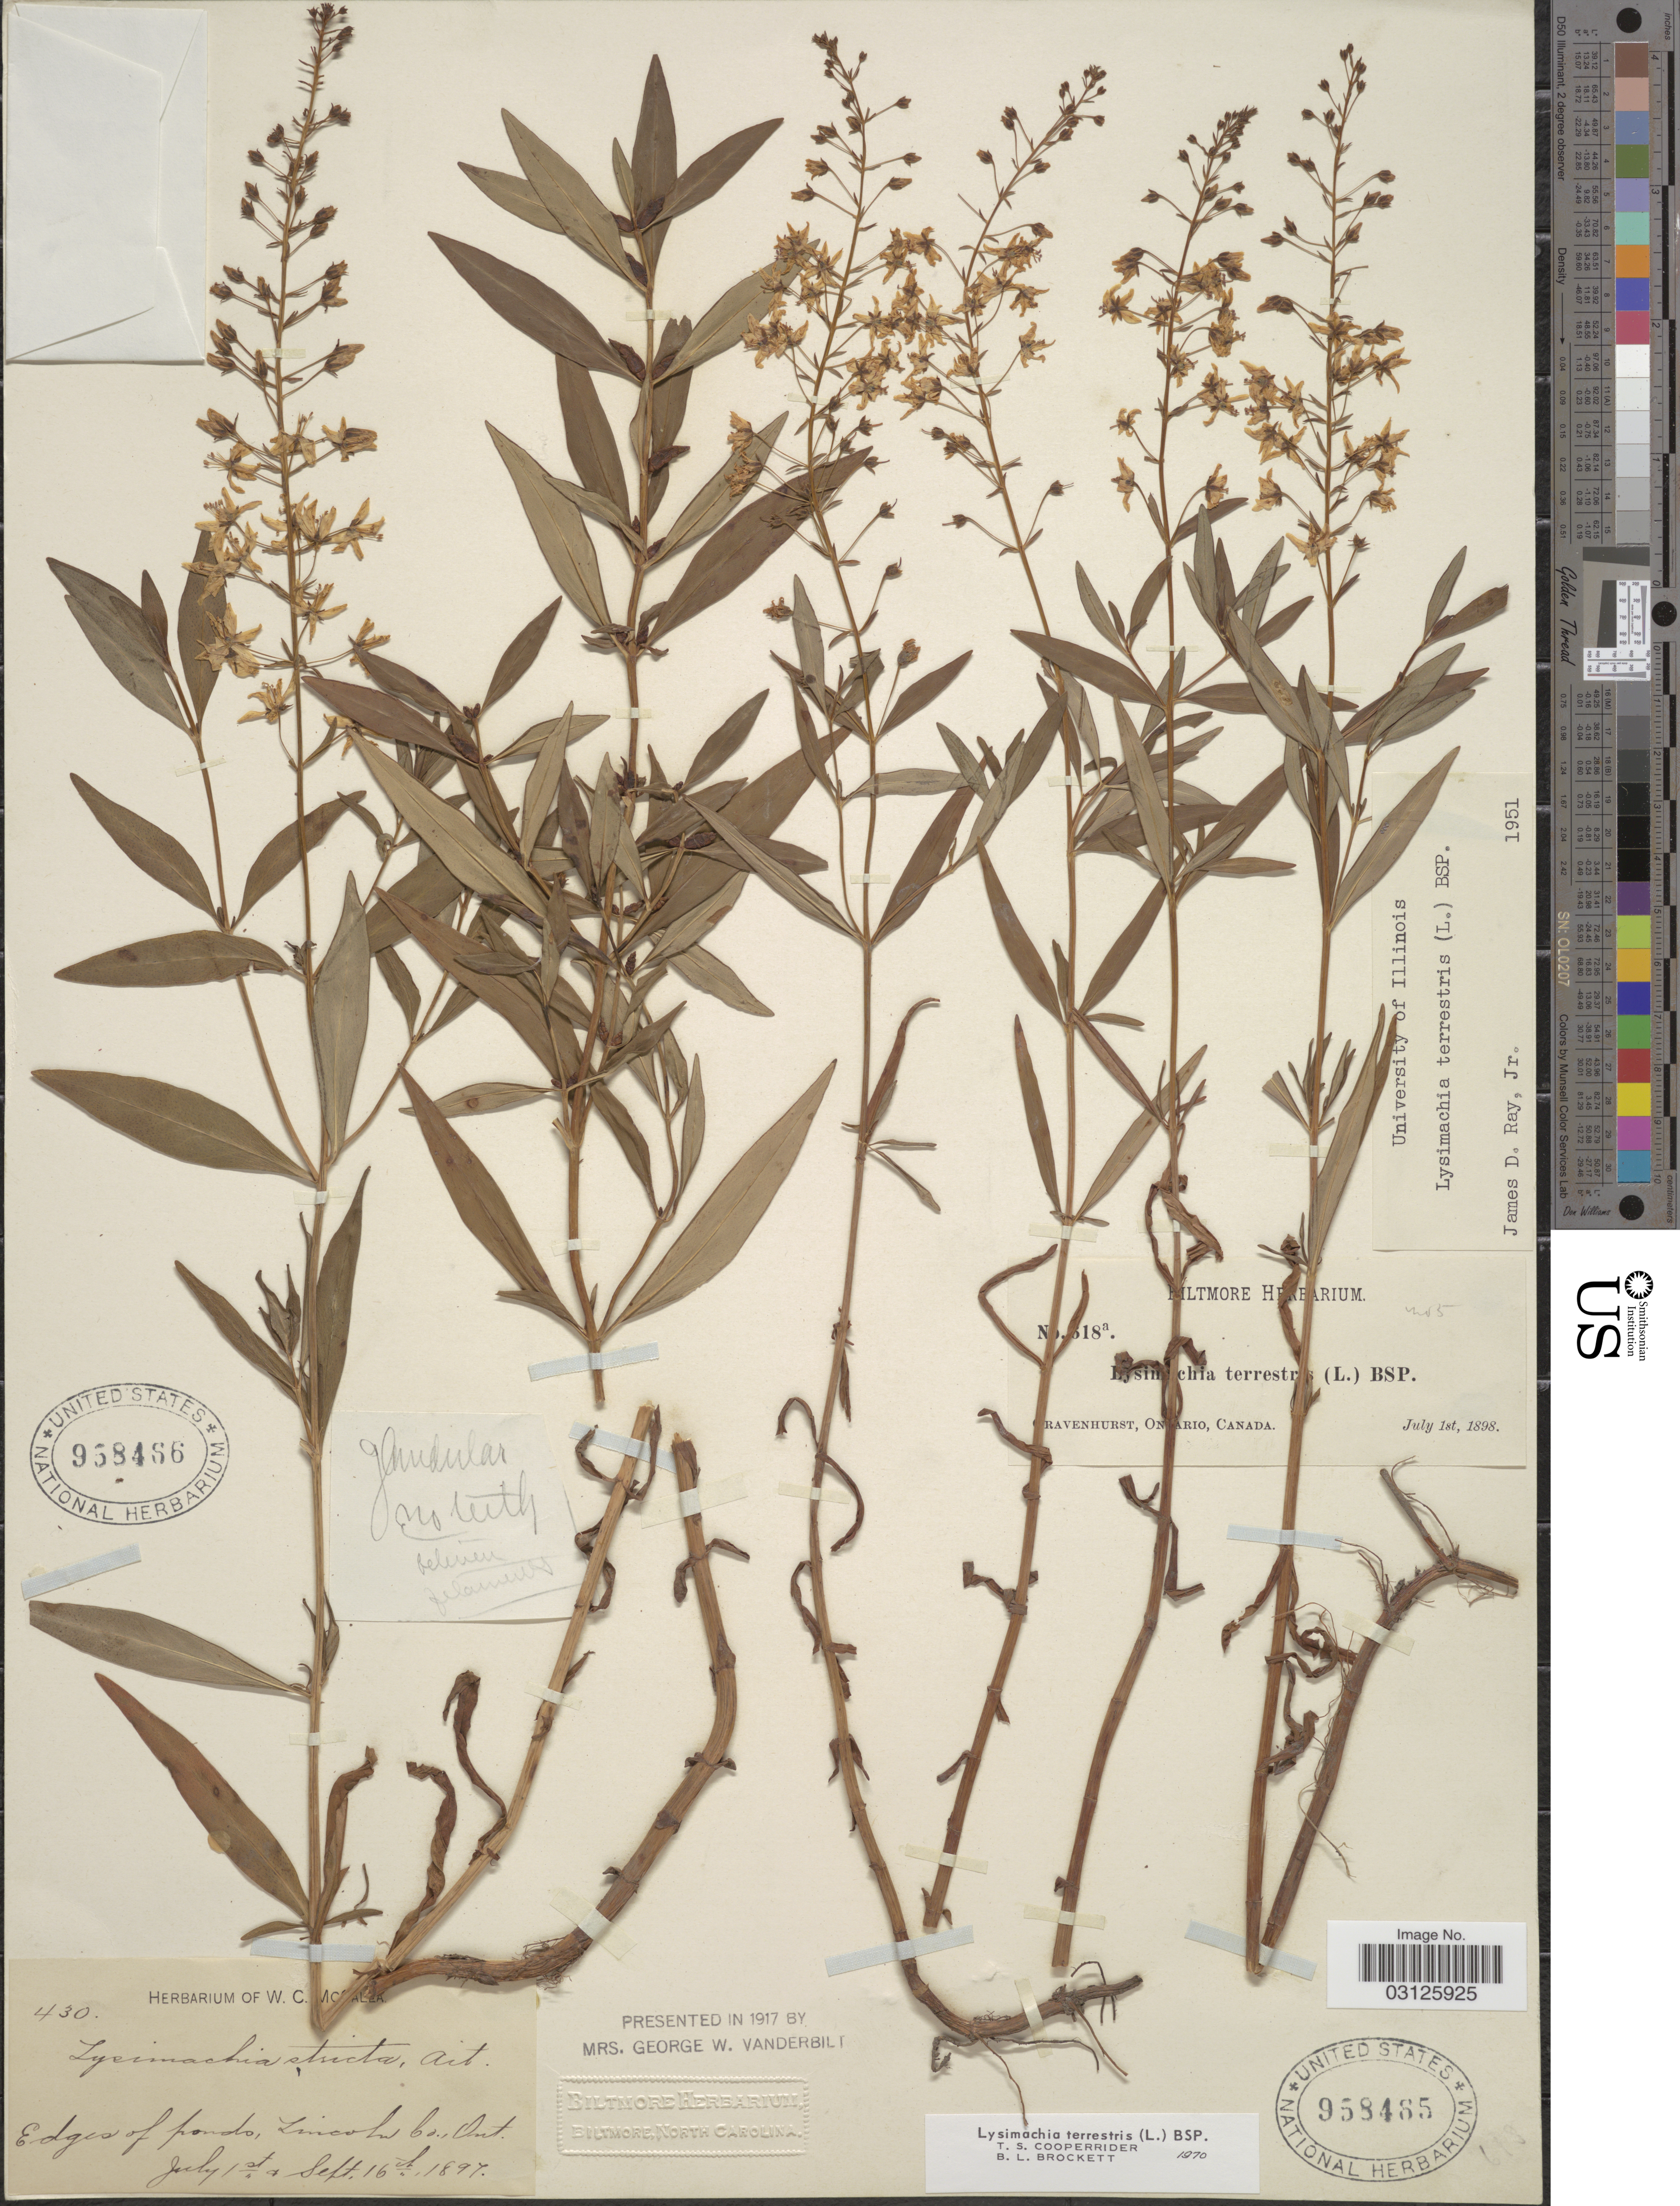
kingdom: Plantae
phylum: Tracheophyta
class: Magnoliopsida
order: Ericales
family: Primulaceae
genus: Lysimachia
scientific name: Lysimachia terrestris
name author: (L.) Britton, Stearns & Poggenb.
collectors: ex herb. W. C. McCalla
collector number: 430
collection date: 1897-07-01/1897-09-16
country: Canada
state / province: Ontario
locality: Edges of ponds, Lincoln Co., Ont.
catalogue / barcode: US 958466